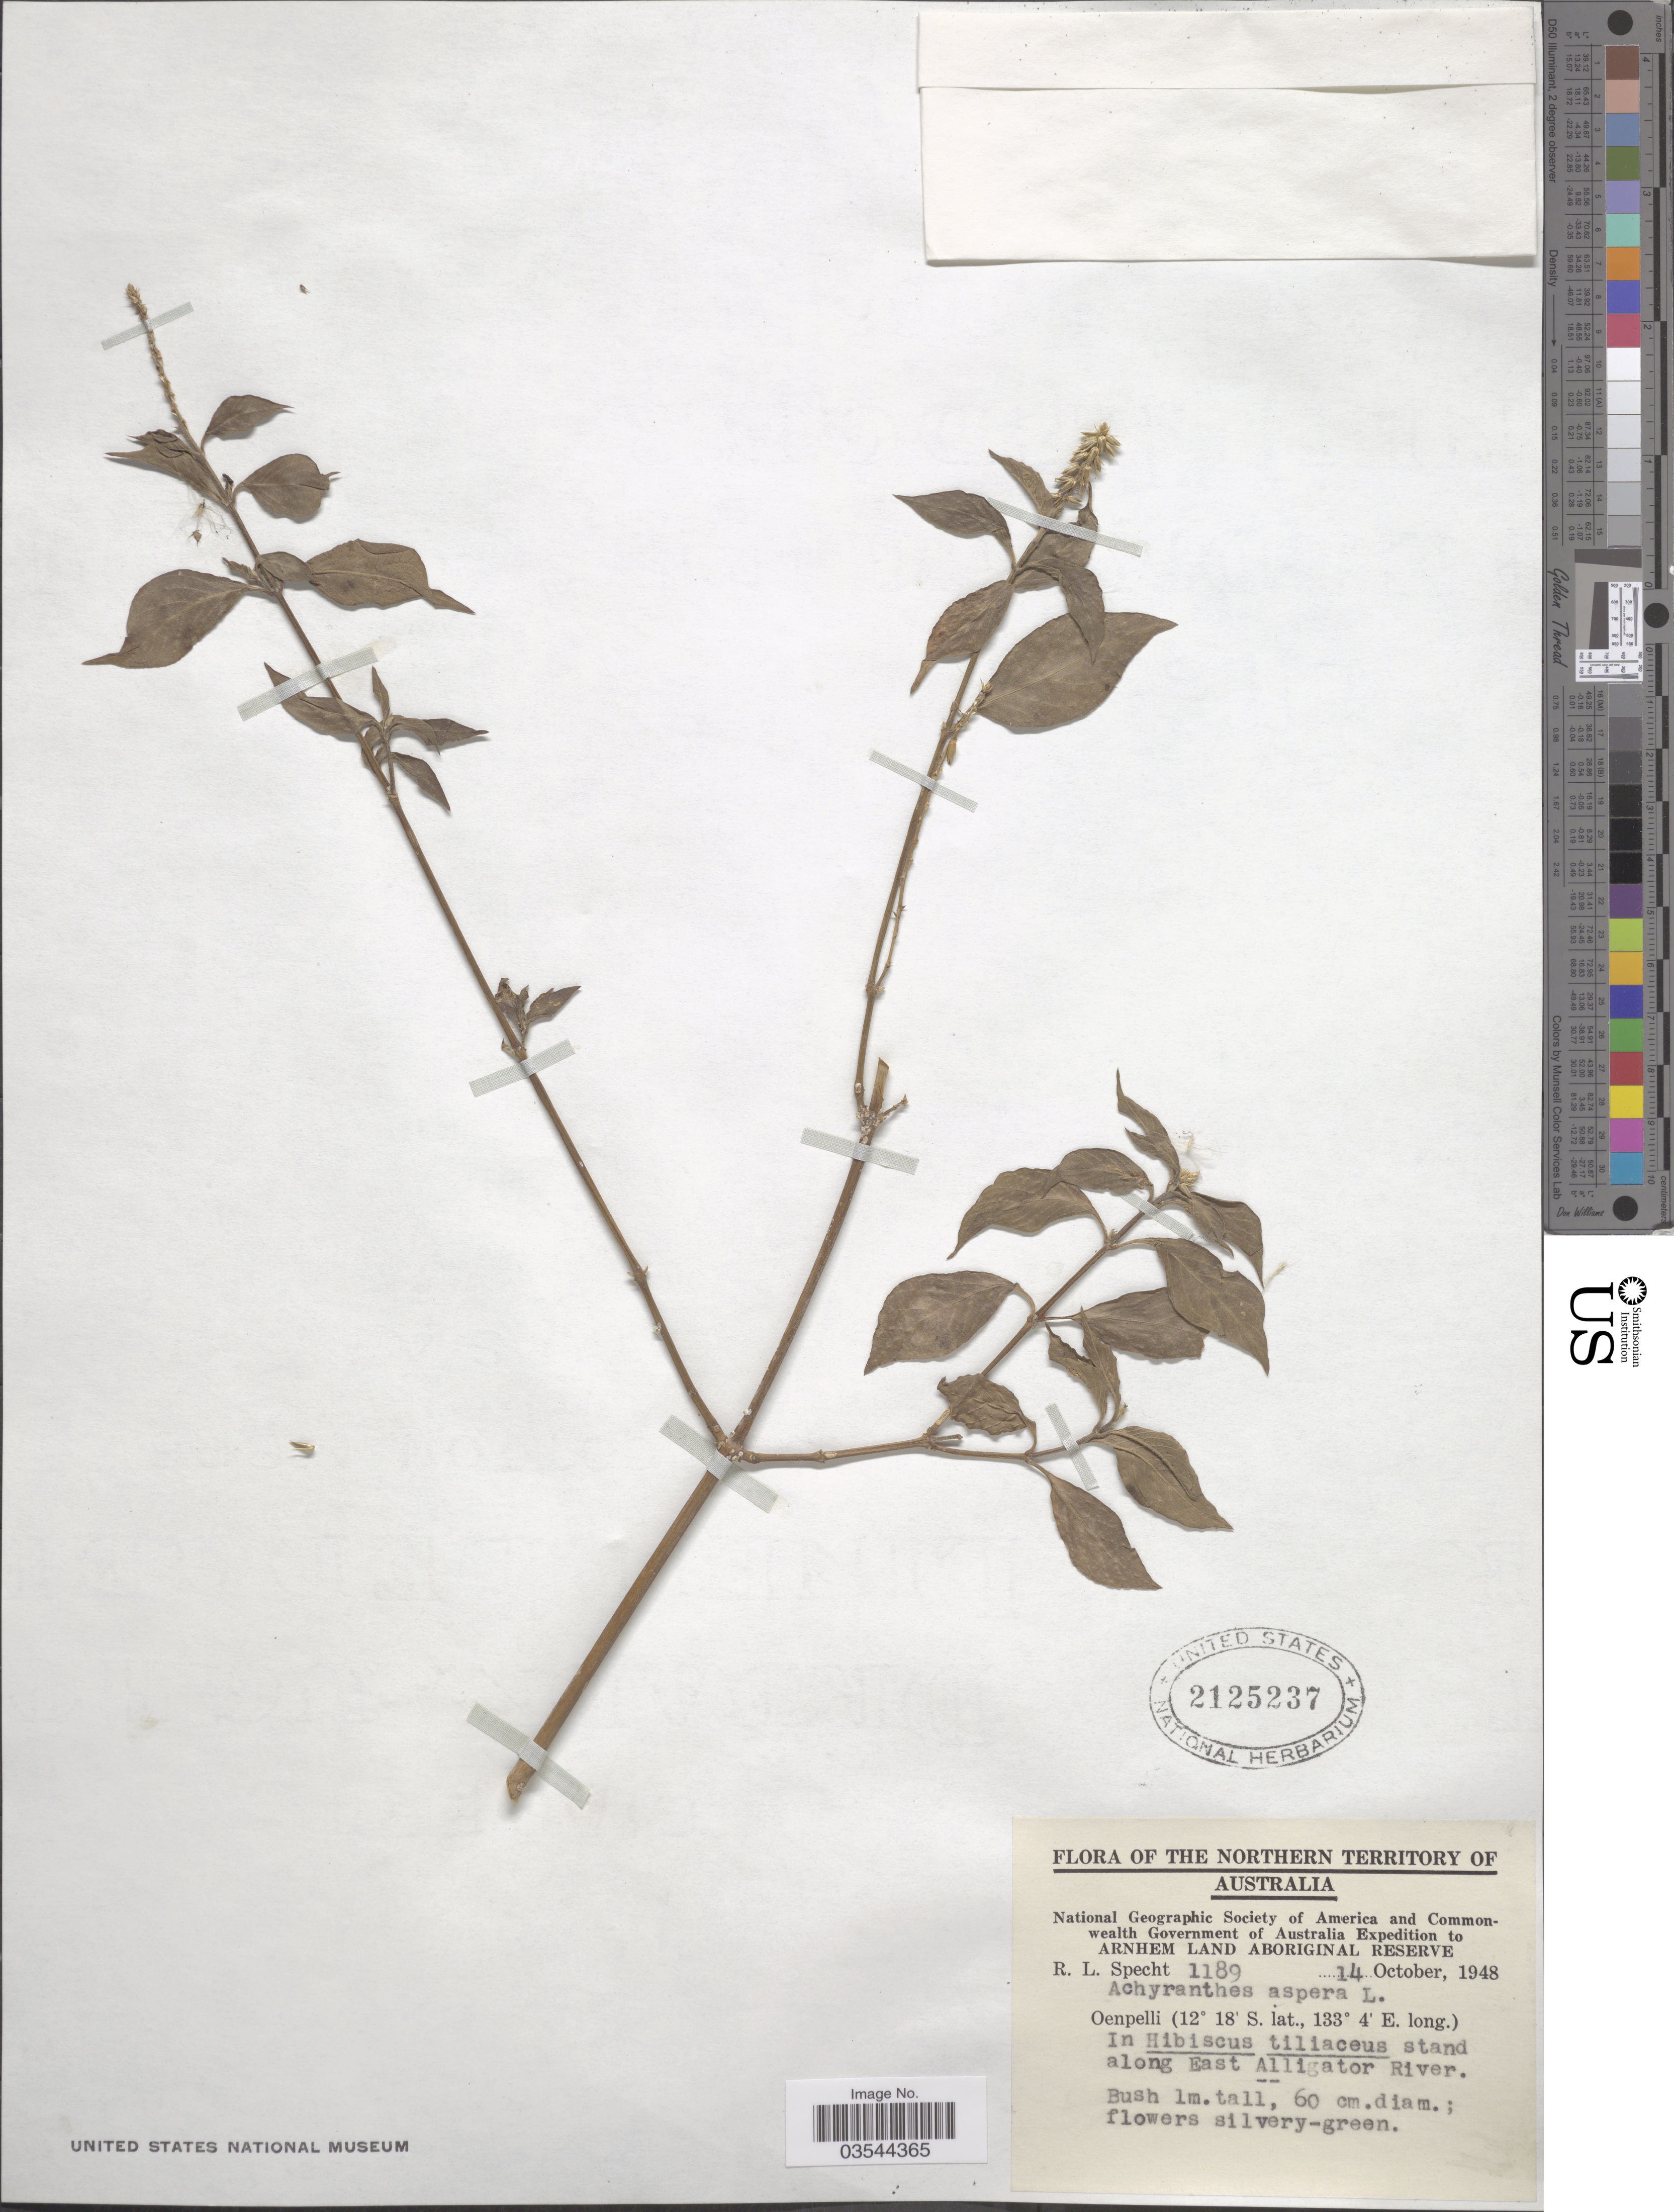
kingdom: Plantae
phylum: Tracheophyta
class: Magnoliopsida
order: Caryophyllales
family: Amaranthaceae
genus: Achyranthes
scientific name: Achyranthes aspera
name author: L.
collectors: R. L. Specht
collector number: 1189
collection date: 1948-10-14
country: Australia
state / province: Northern Territory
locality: Arnhem Land Aboriginal Reserve. Oenpelli. Along East Alligator River.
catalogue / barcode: US 2125237